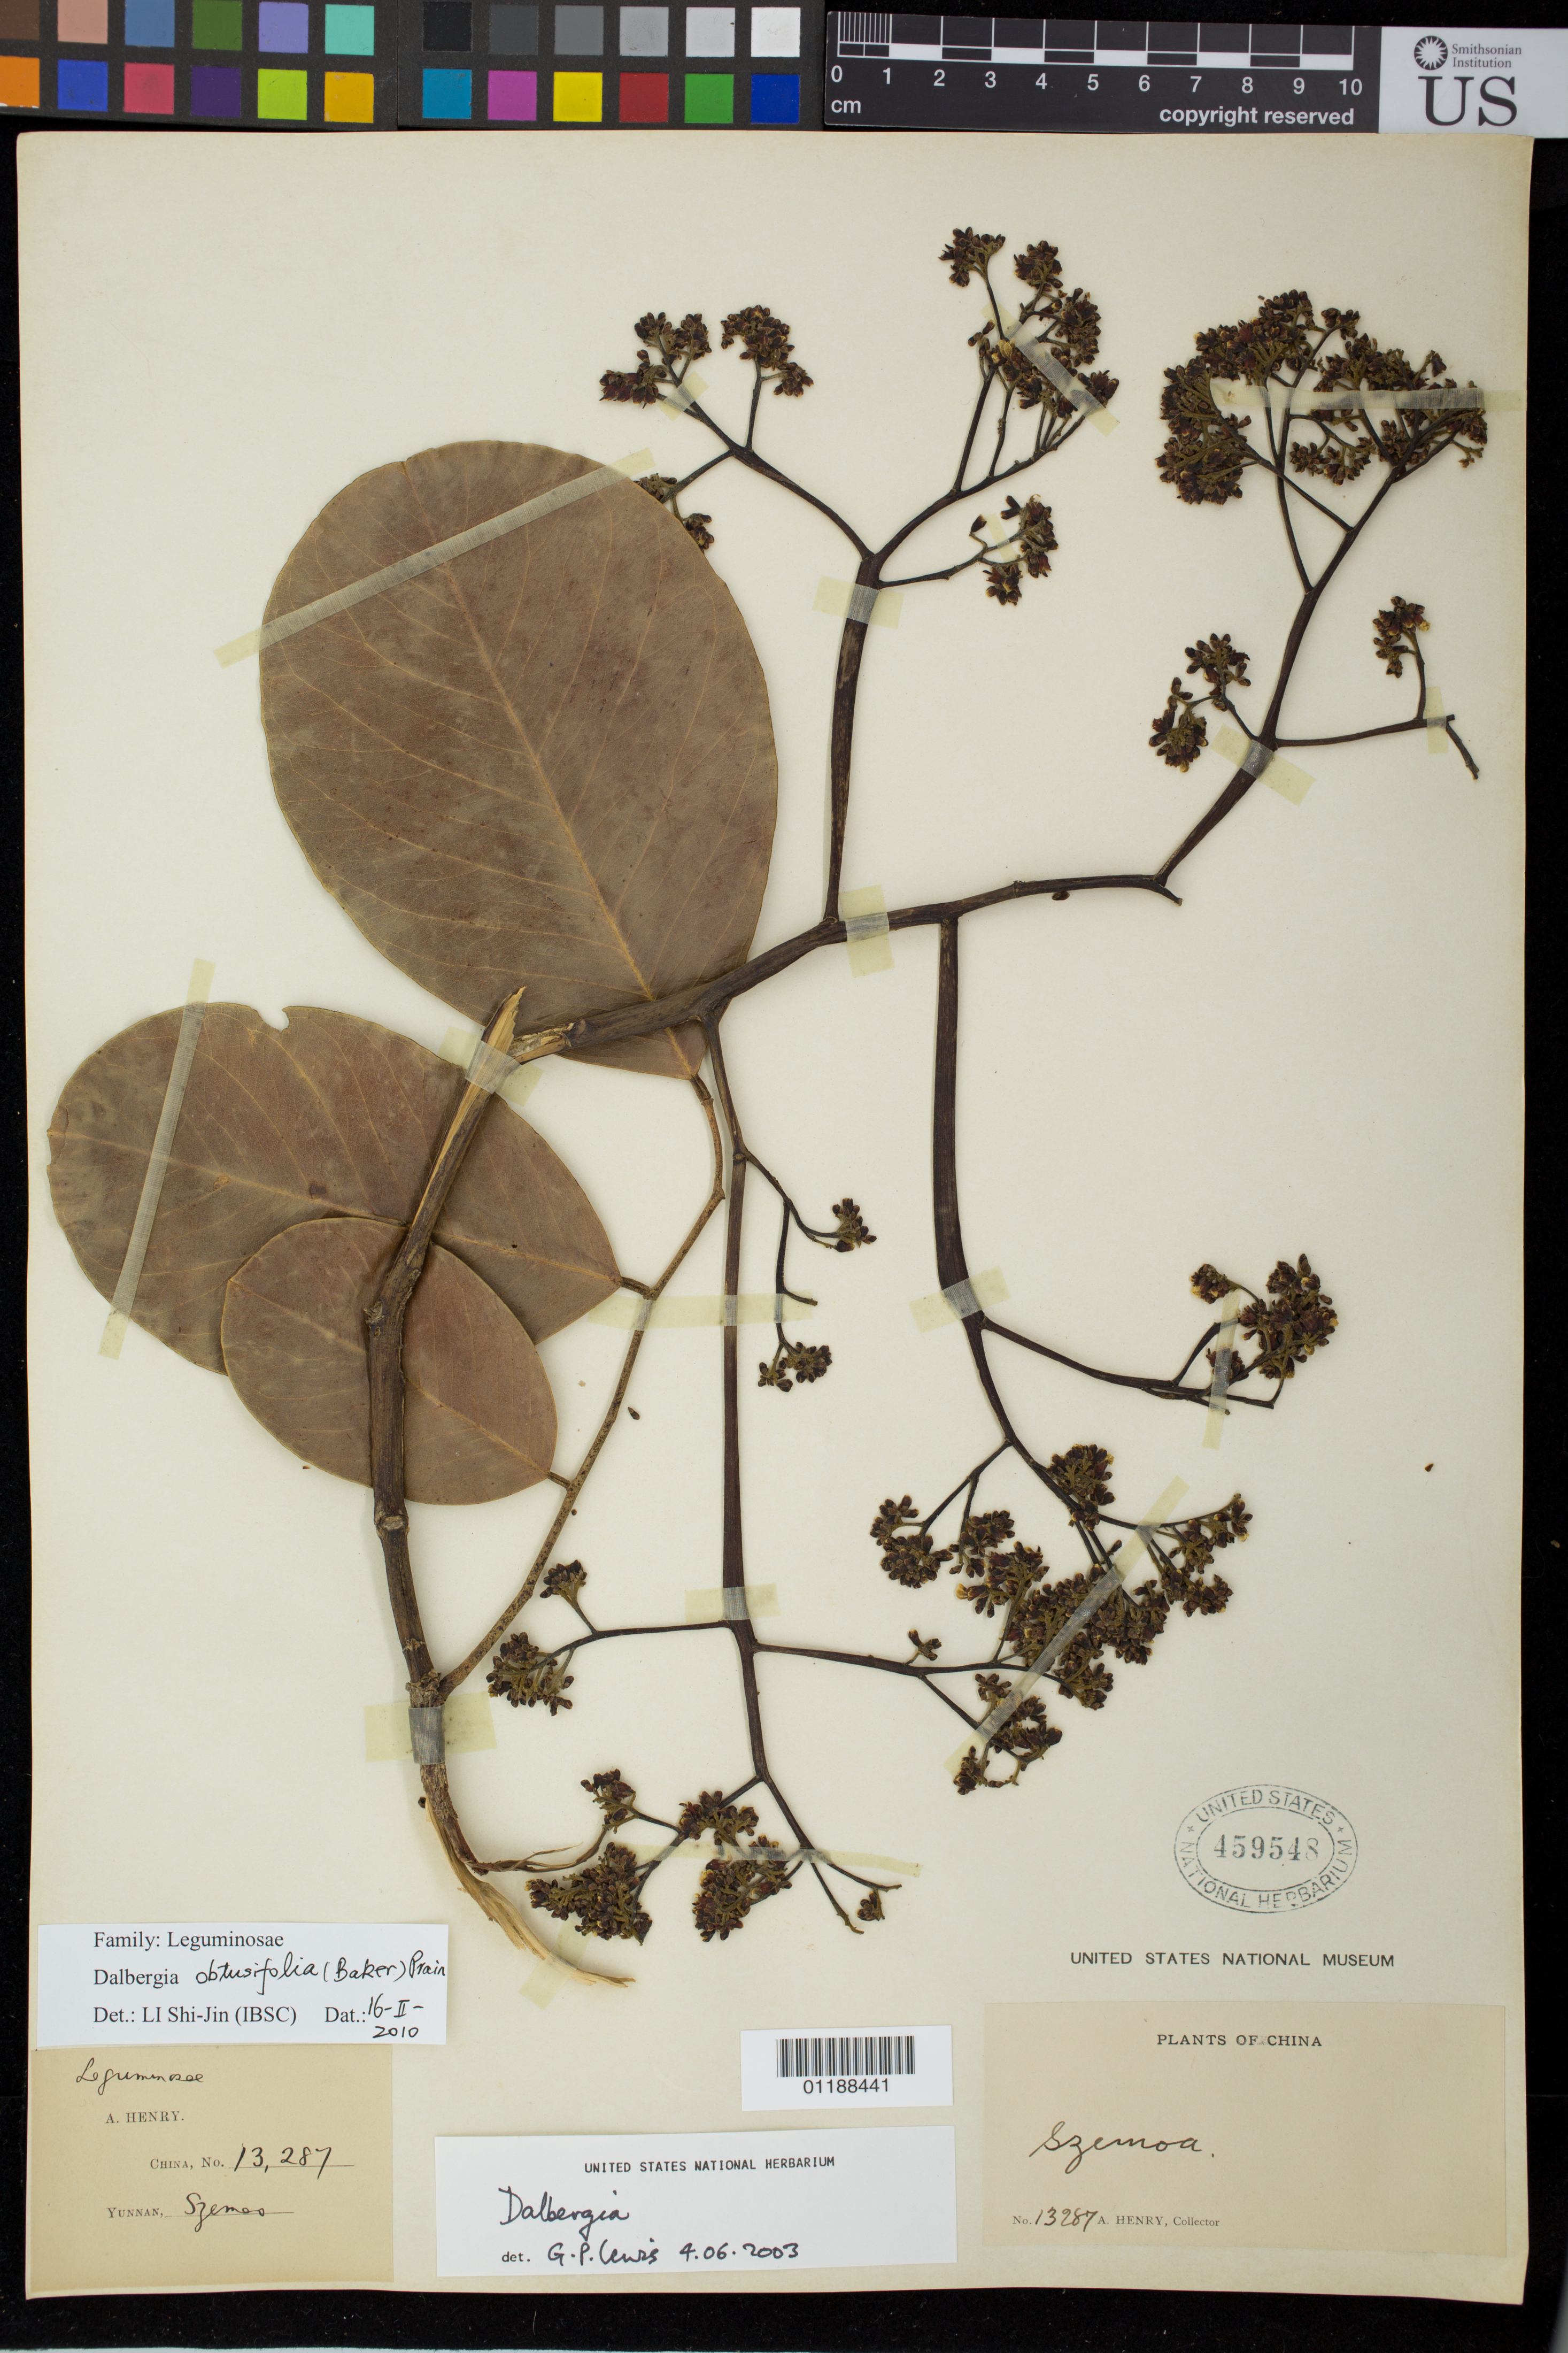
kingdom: Plantae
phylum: Tracheophyta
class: Magnoliopsida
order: Fabales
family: Fabaceae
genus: Dalbergia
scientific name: Dalbergia obtusifolia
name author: (Baker) Prain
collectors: A. Henry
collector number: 13287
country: China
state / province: Yunnan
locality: Szemoa.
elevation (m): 1300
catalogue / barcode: US 459548